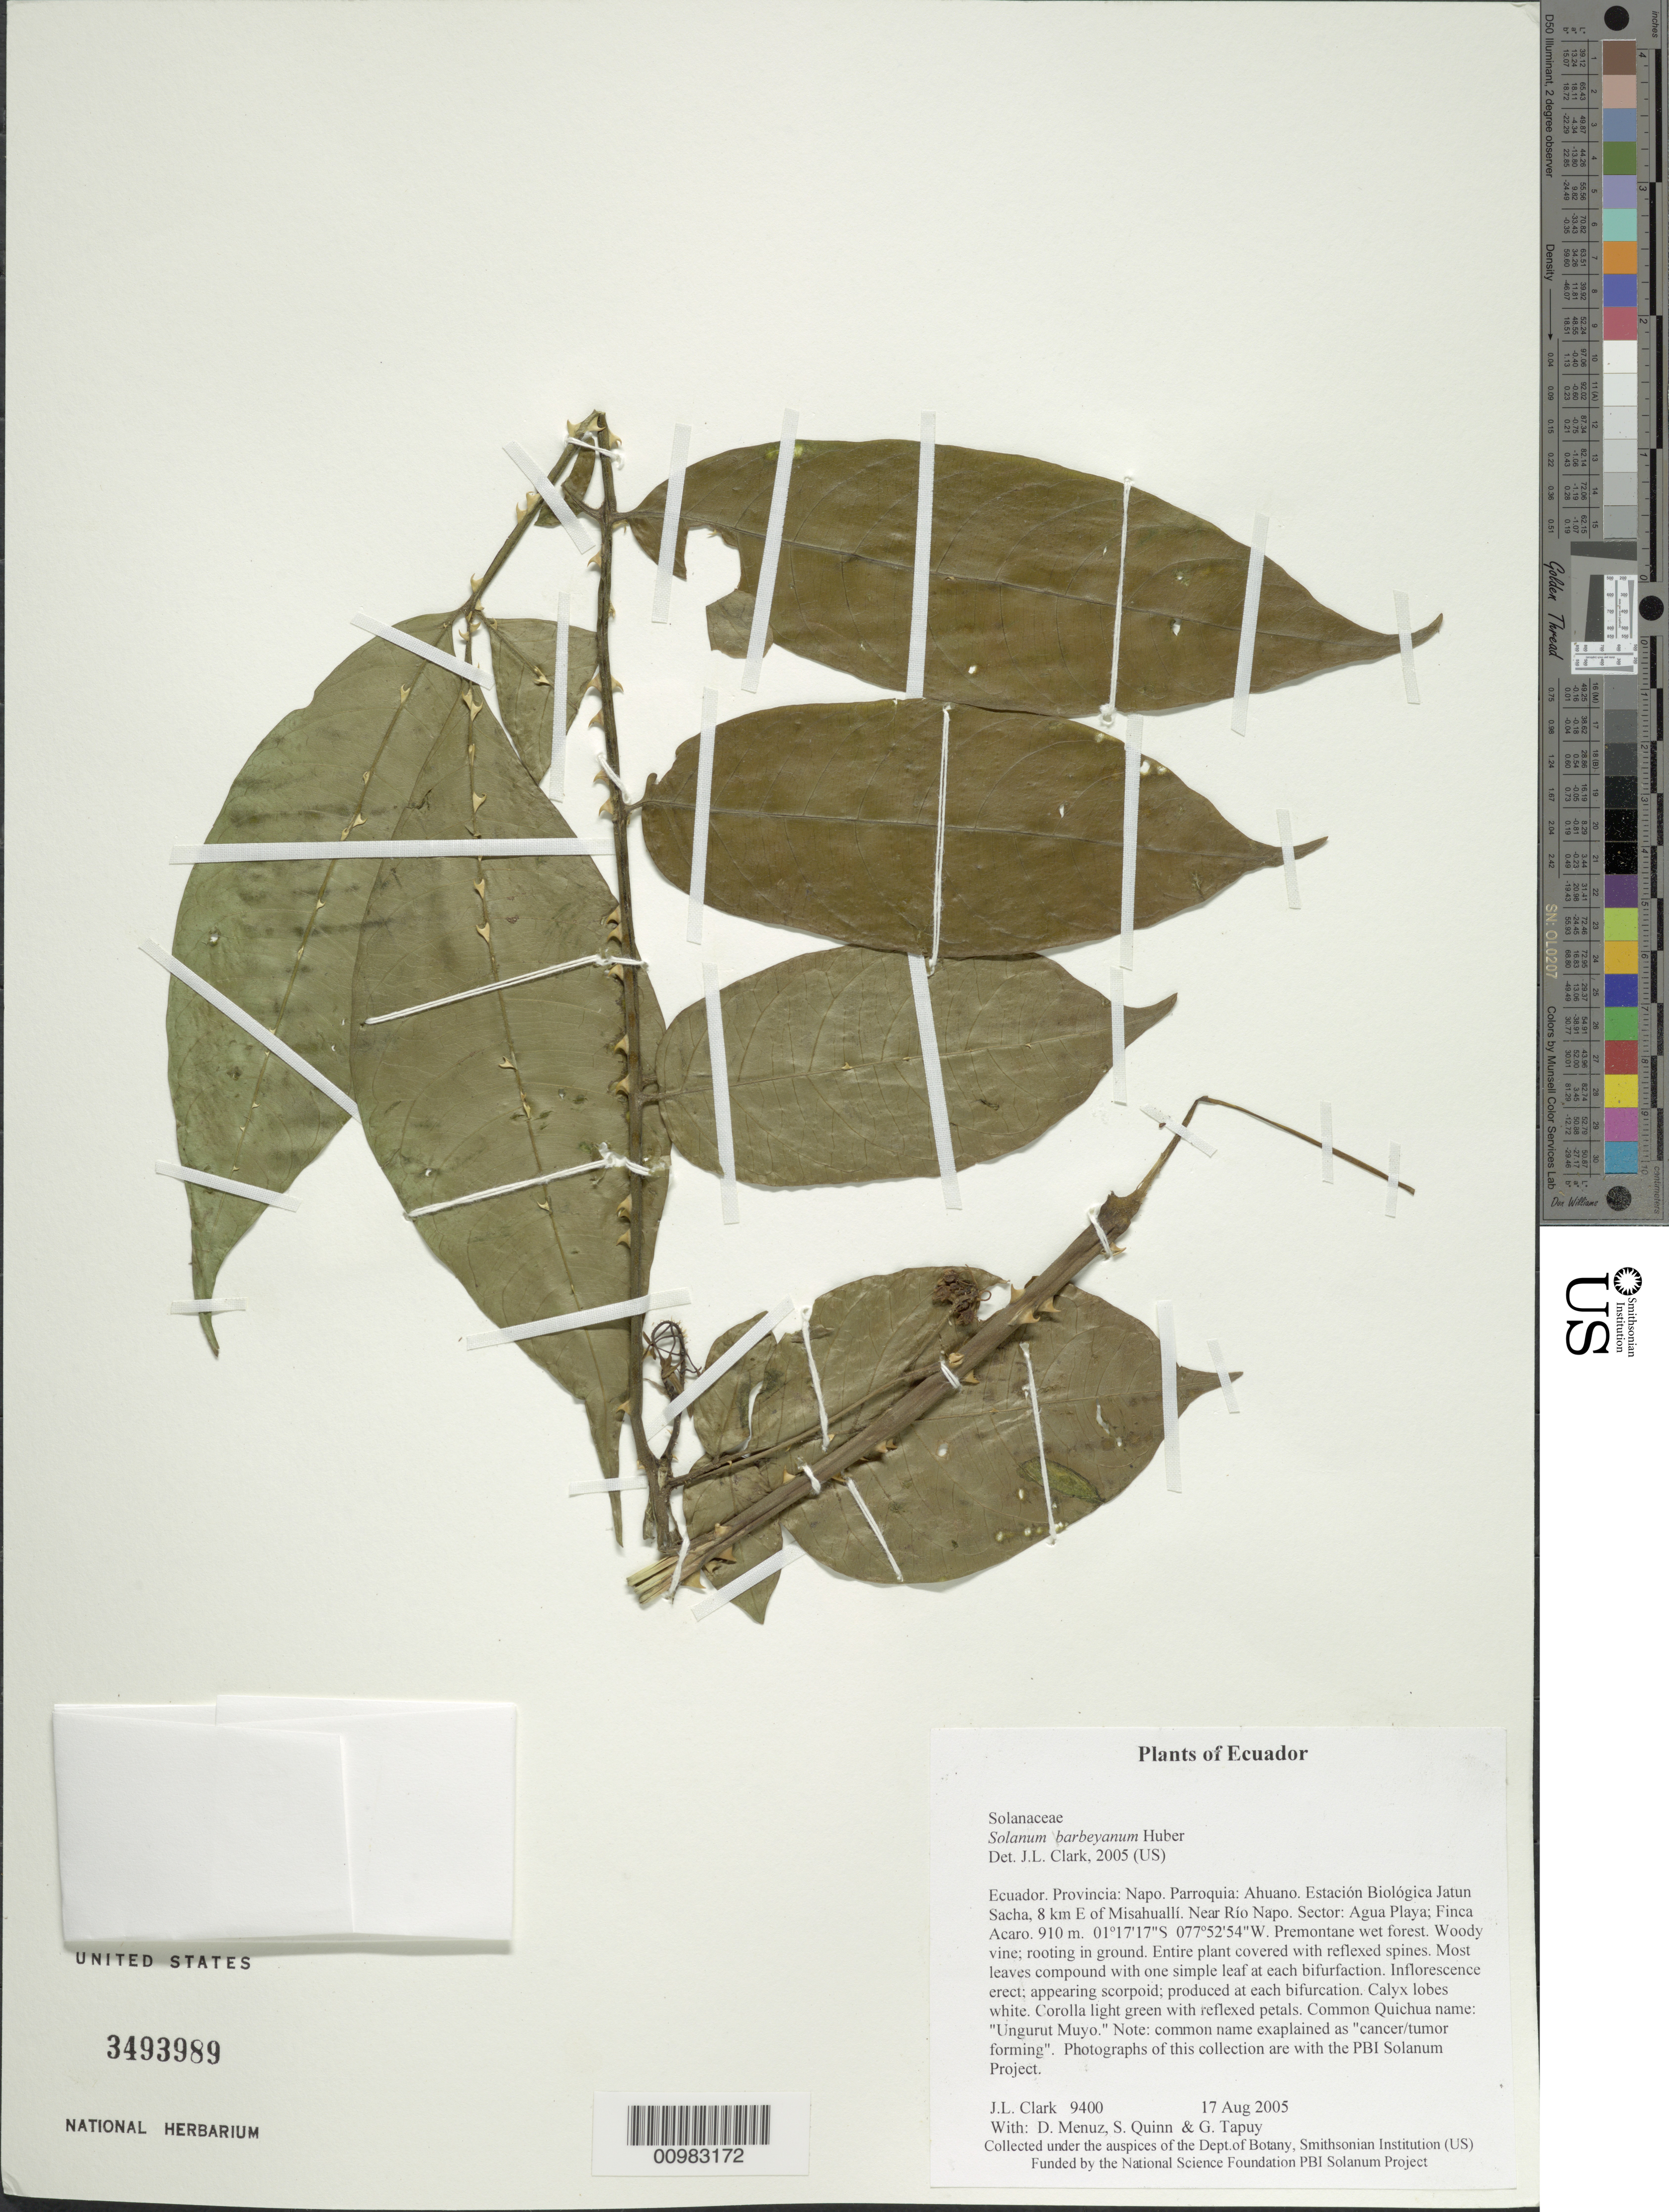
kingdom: Plantae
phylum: Tracheophyta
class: Magnoliopsida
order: Solanales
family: Solanaceae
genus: Solanum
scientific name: Solanum barbeyanum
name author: Huber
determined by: Clark, J. L., (SEL), The Marie Selby Botanical Garden (UNITED STATES)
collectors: J. L. Clark, D. Menuz, S. Quinn & G. Tapuy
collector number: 09400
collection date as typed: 17 Aug 2005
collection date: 2005-08-17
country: Ecuador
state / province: Napo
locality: Parroquia: Ahuano. Estación Biológica Jatun Sacha, 8 km E of Misahuallí. Near Río Napo. Sector: Agua Playa; Finca Acaro.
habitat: Premontane wet forest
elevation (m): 910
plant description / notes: QCNE, US, silicagel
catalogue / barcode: US 3493989